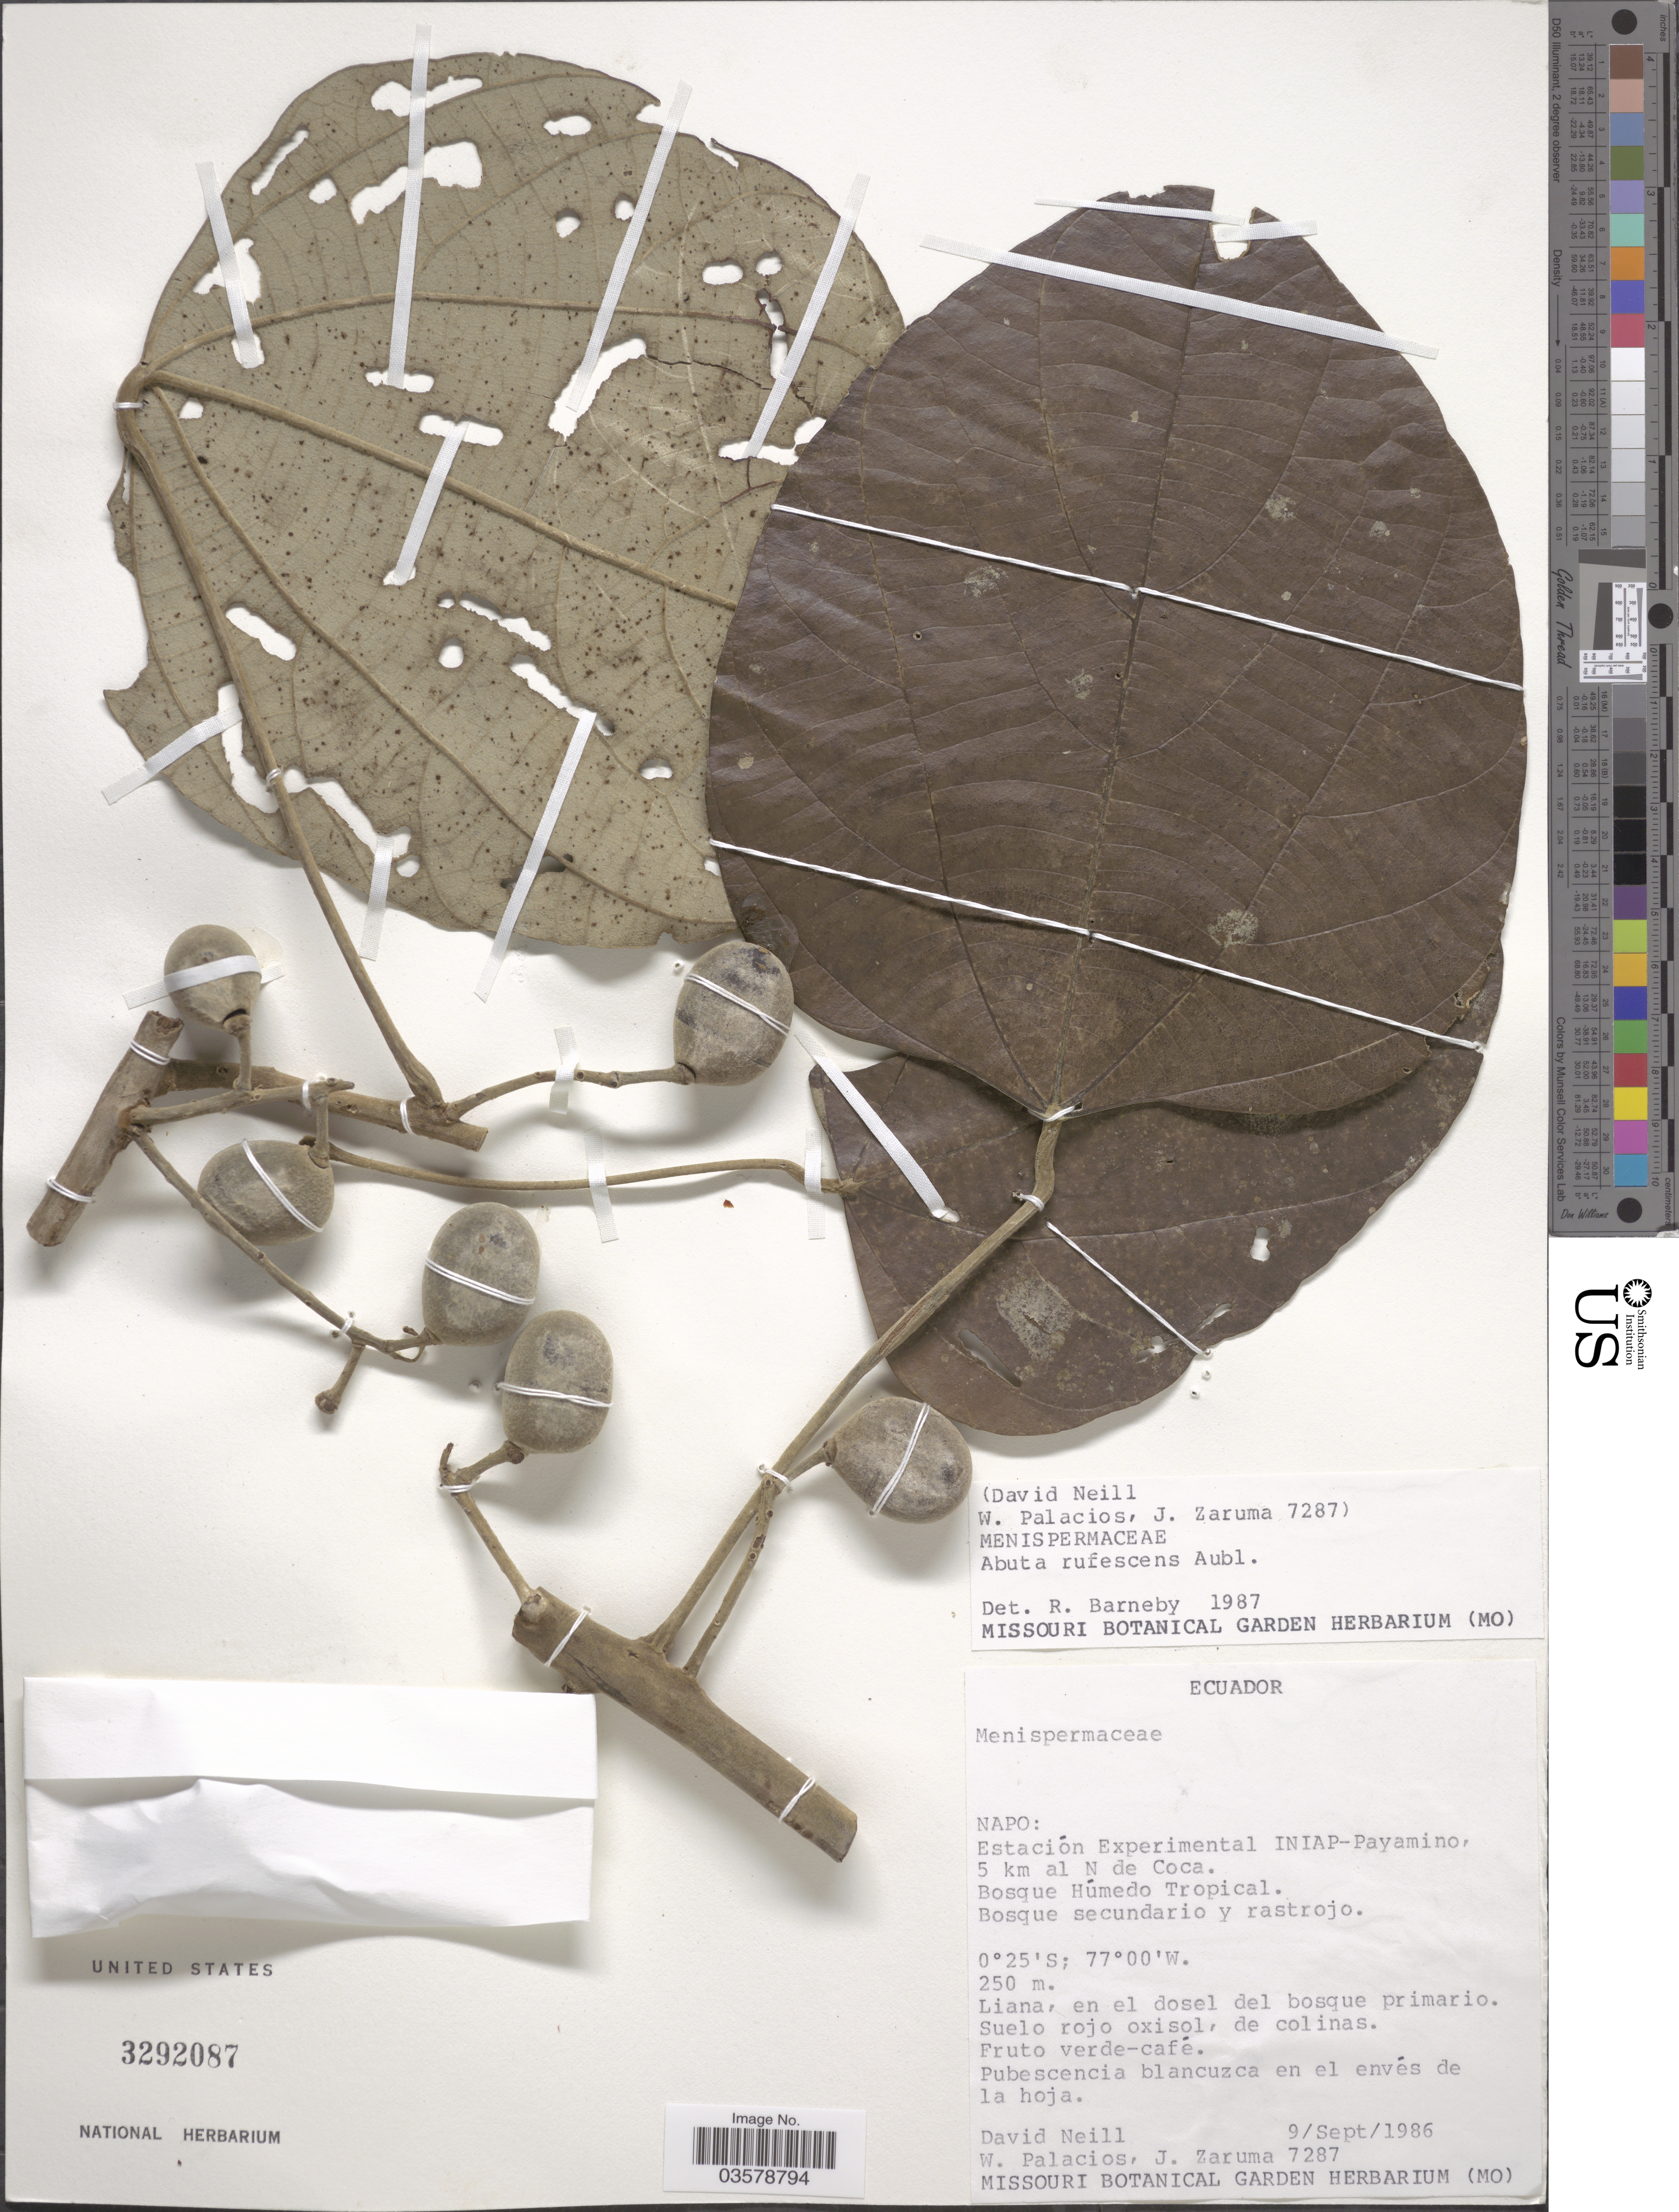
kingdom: Plantae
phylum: Tracheophyta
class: Magnoliopsida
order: Ranunculales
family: Menispermaceae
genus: Abuta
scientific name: Abuta rufescens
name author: Aubl.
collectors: D. A. Neill, W. Palacios & J. Zaruma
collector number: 7287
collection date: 1986-09-09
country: Ecuador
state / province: Napo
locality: Estación Experimental INIAP-Payamino, 5 km al N de Coca. Bosque Húmedo Tropical. Bosque secundario y rastrojo.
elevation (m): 250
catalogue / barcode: US 3292087